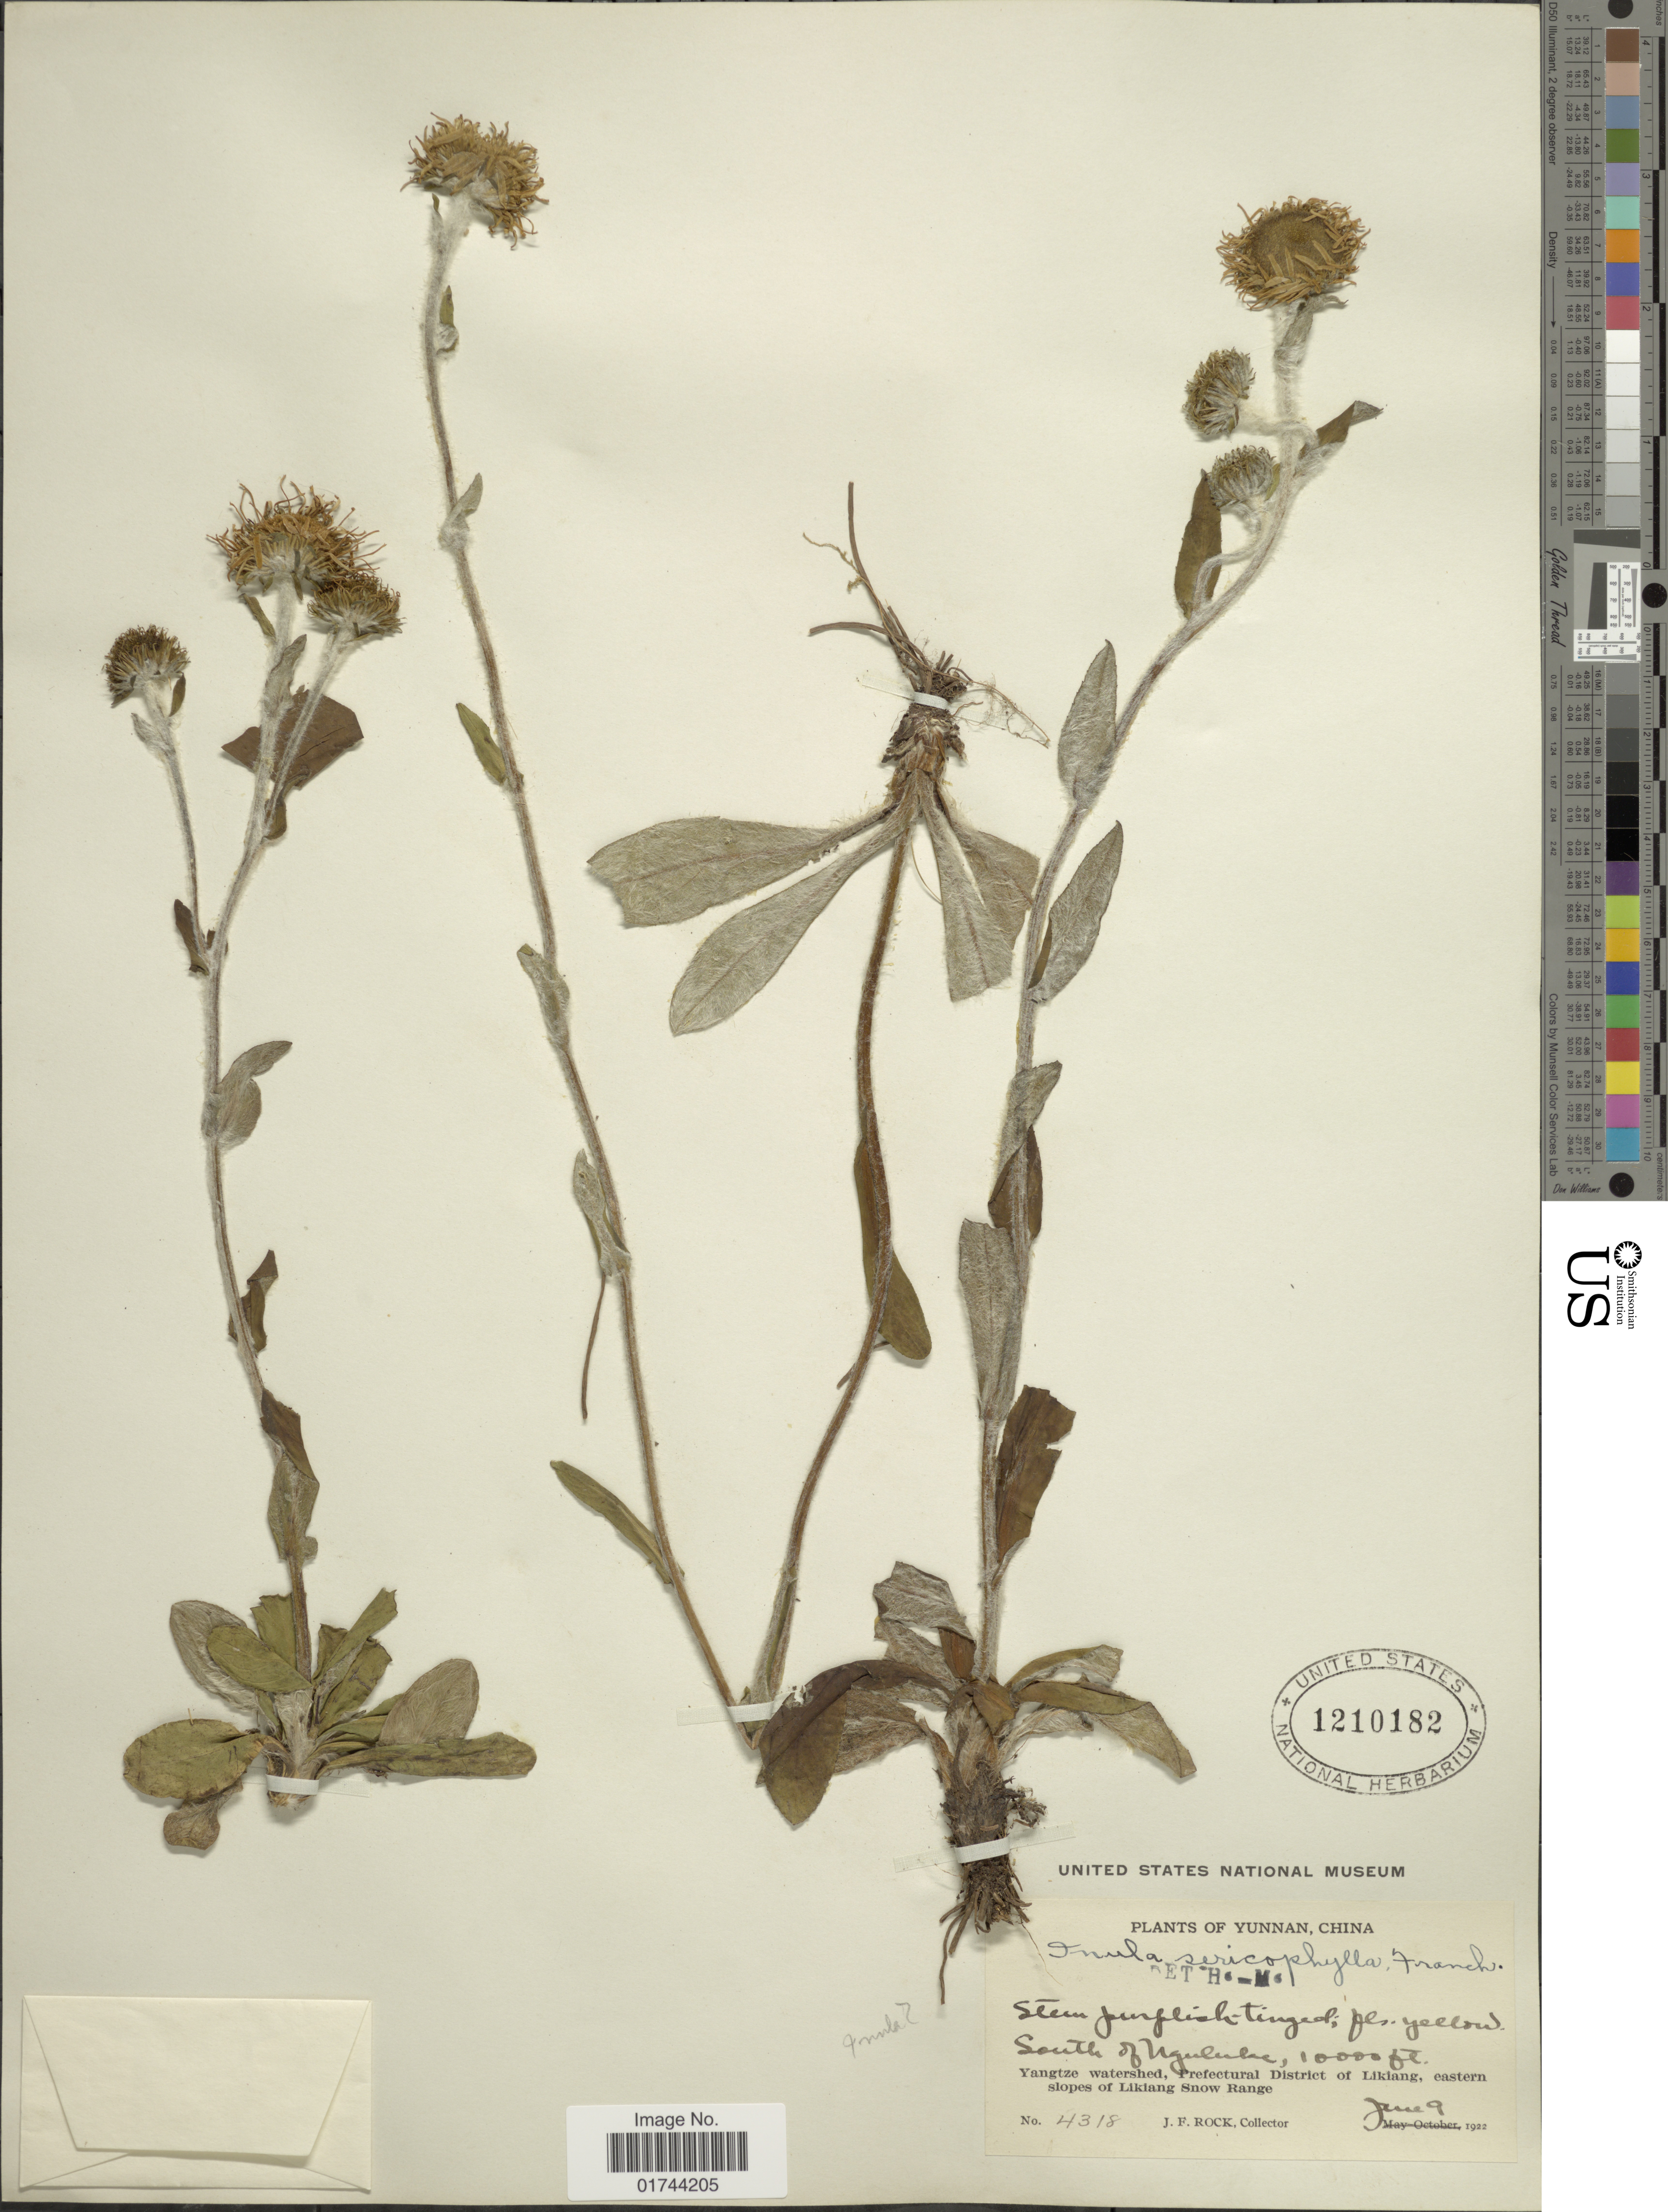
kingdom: Plantae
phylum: Tracheophyta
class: Magnoliopsida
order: Asterales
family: Asteraceae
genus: Inula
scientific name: Inula sericophylla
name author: Franch.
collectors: J. Rock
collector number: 4318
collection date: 1922-06-09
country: China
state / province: Yunnan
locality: South of Ngululae, Yangtze watershed, Prefectural District of Likiang , eastern slopes of Likiang Sow Range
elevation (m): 3048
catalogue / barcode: US 1210182